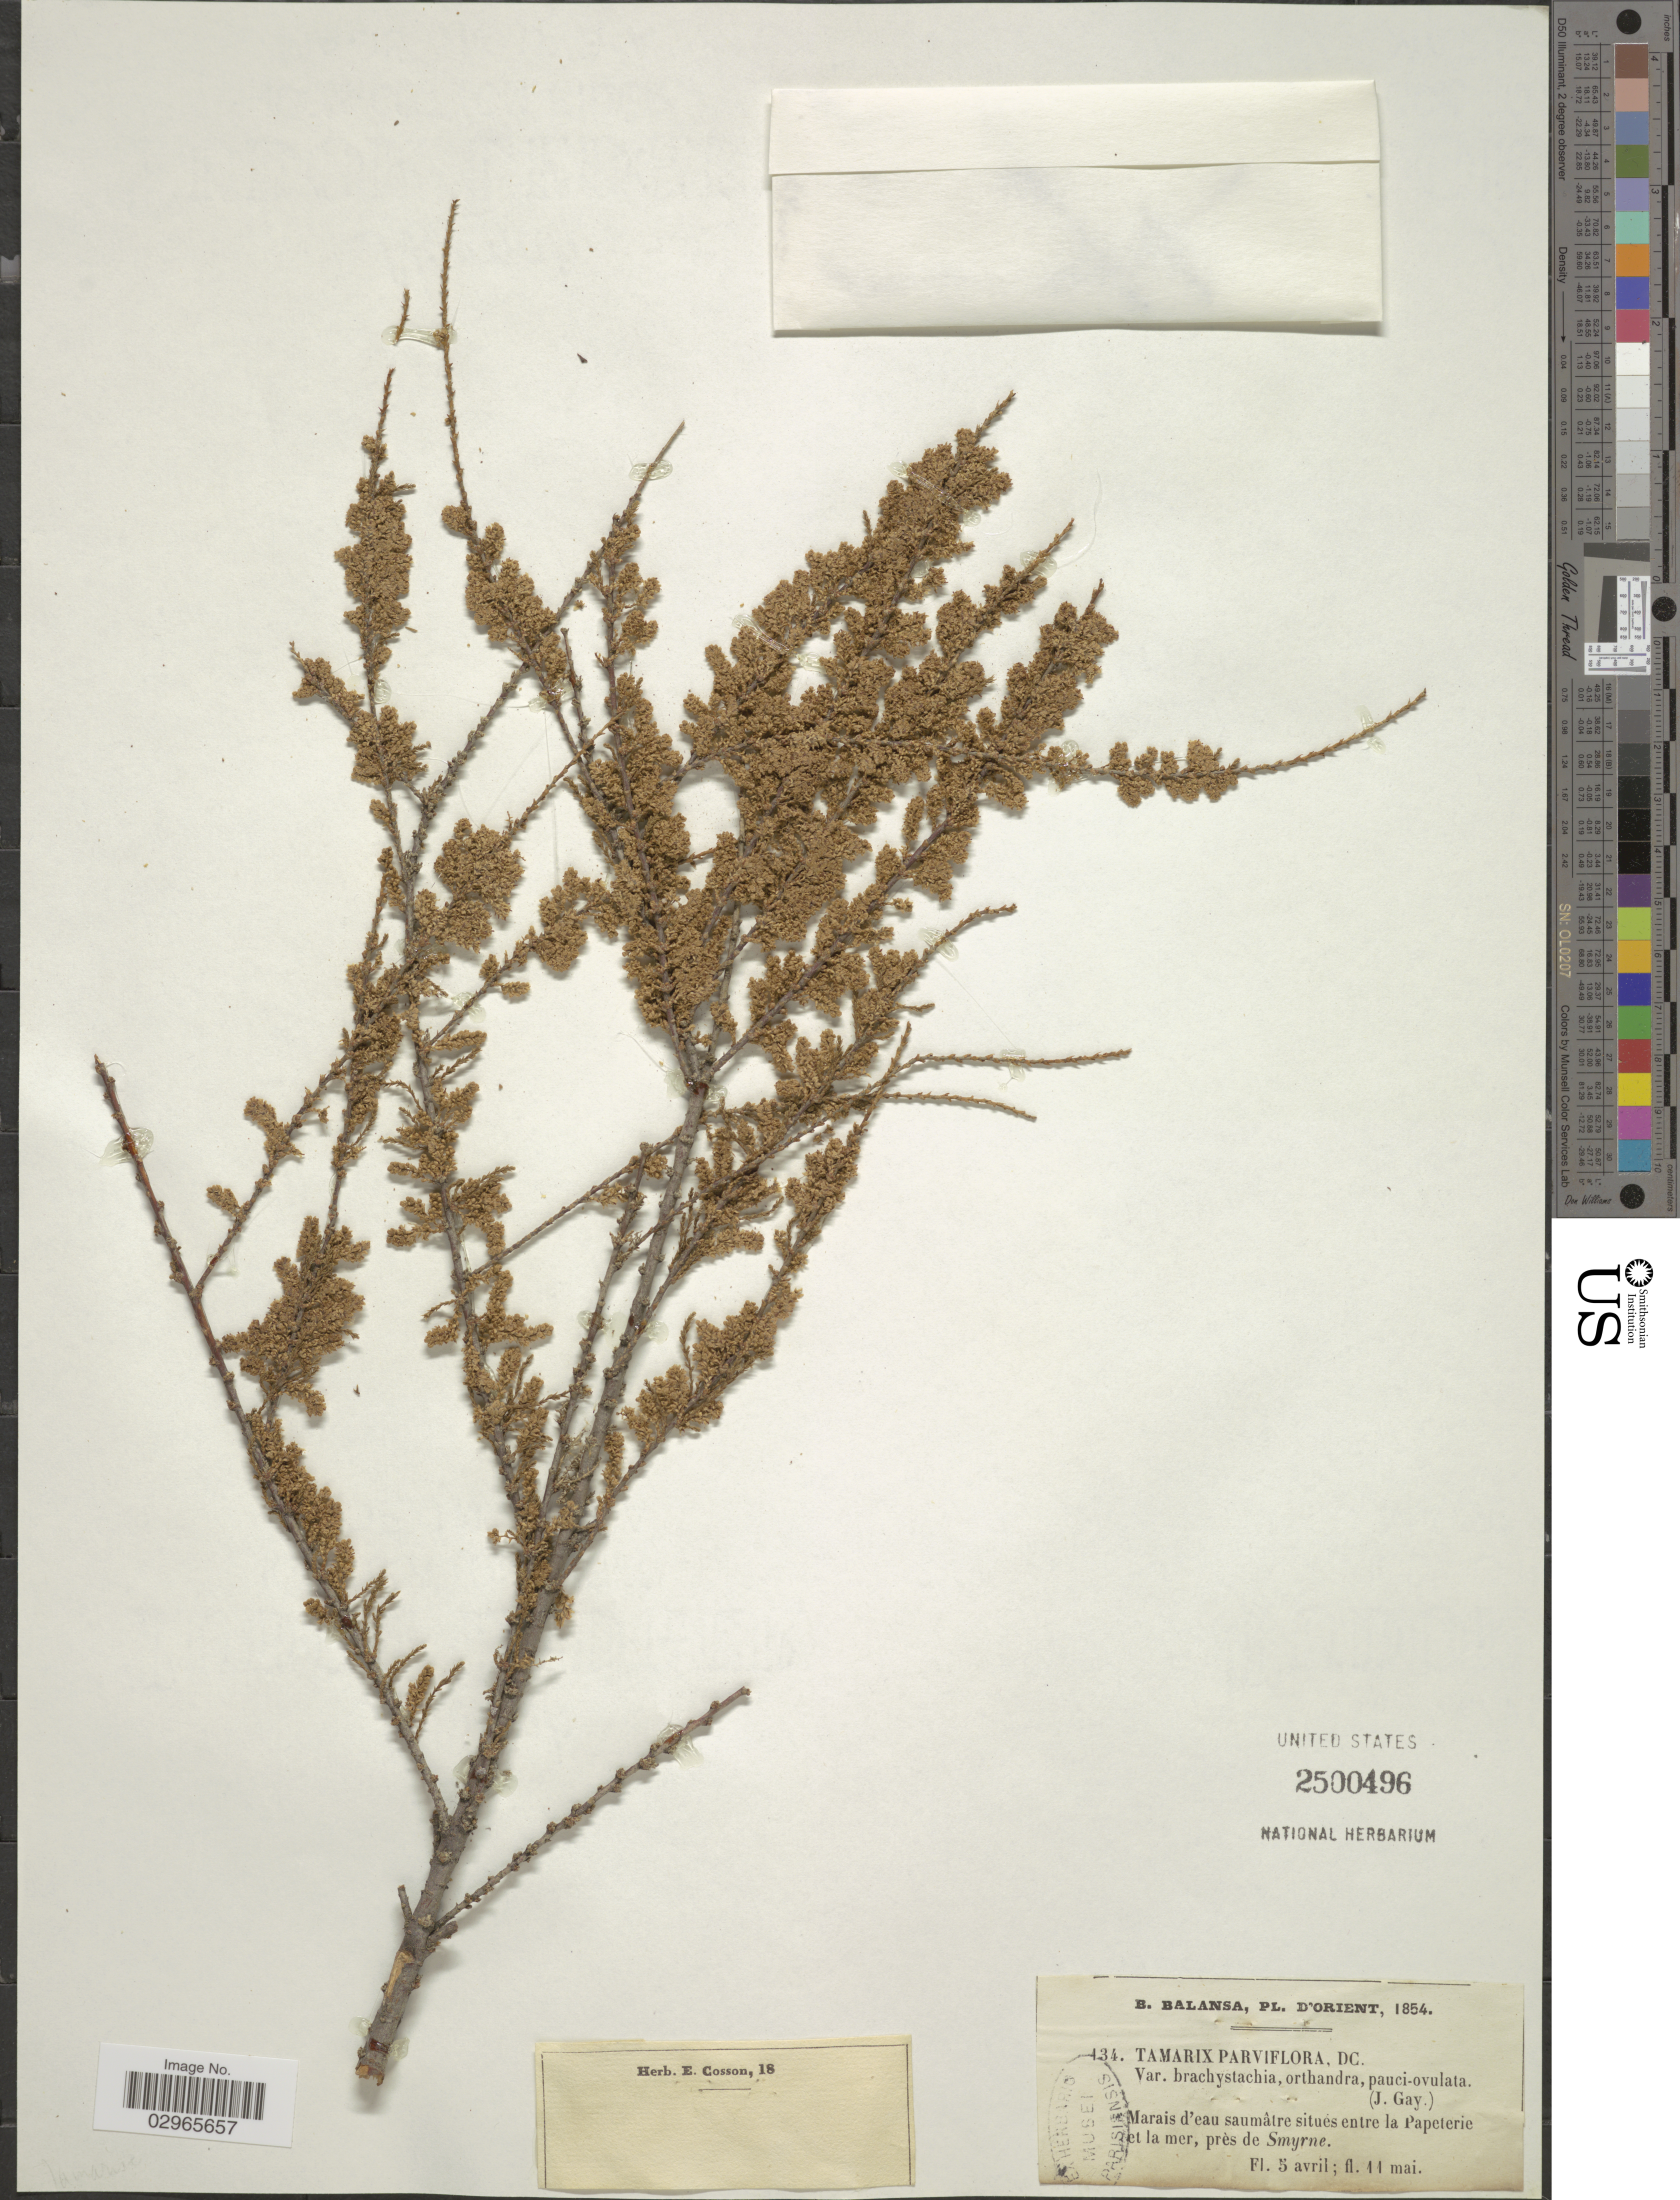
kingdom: Plantae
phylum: Tracheophyta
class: Magnoliopsida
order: Caryophyllales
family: Tamaricaceae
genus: Tamarix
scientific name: Tamarix parviflora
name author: DC.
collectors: B. Balansa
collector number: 134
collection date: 1854-04-05/1854-05-11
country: Turkey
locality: Orient. Marais d'eau saumâtre situes entre la Papeterie et la mer, près de Smyrne.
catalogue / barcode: US 2500496